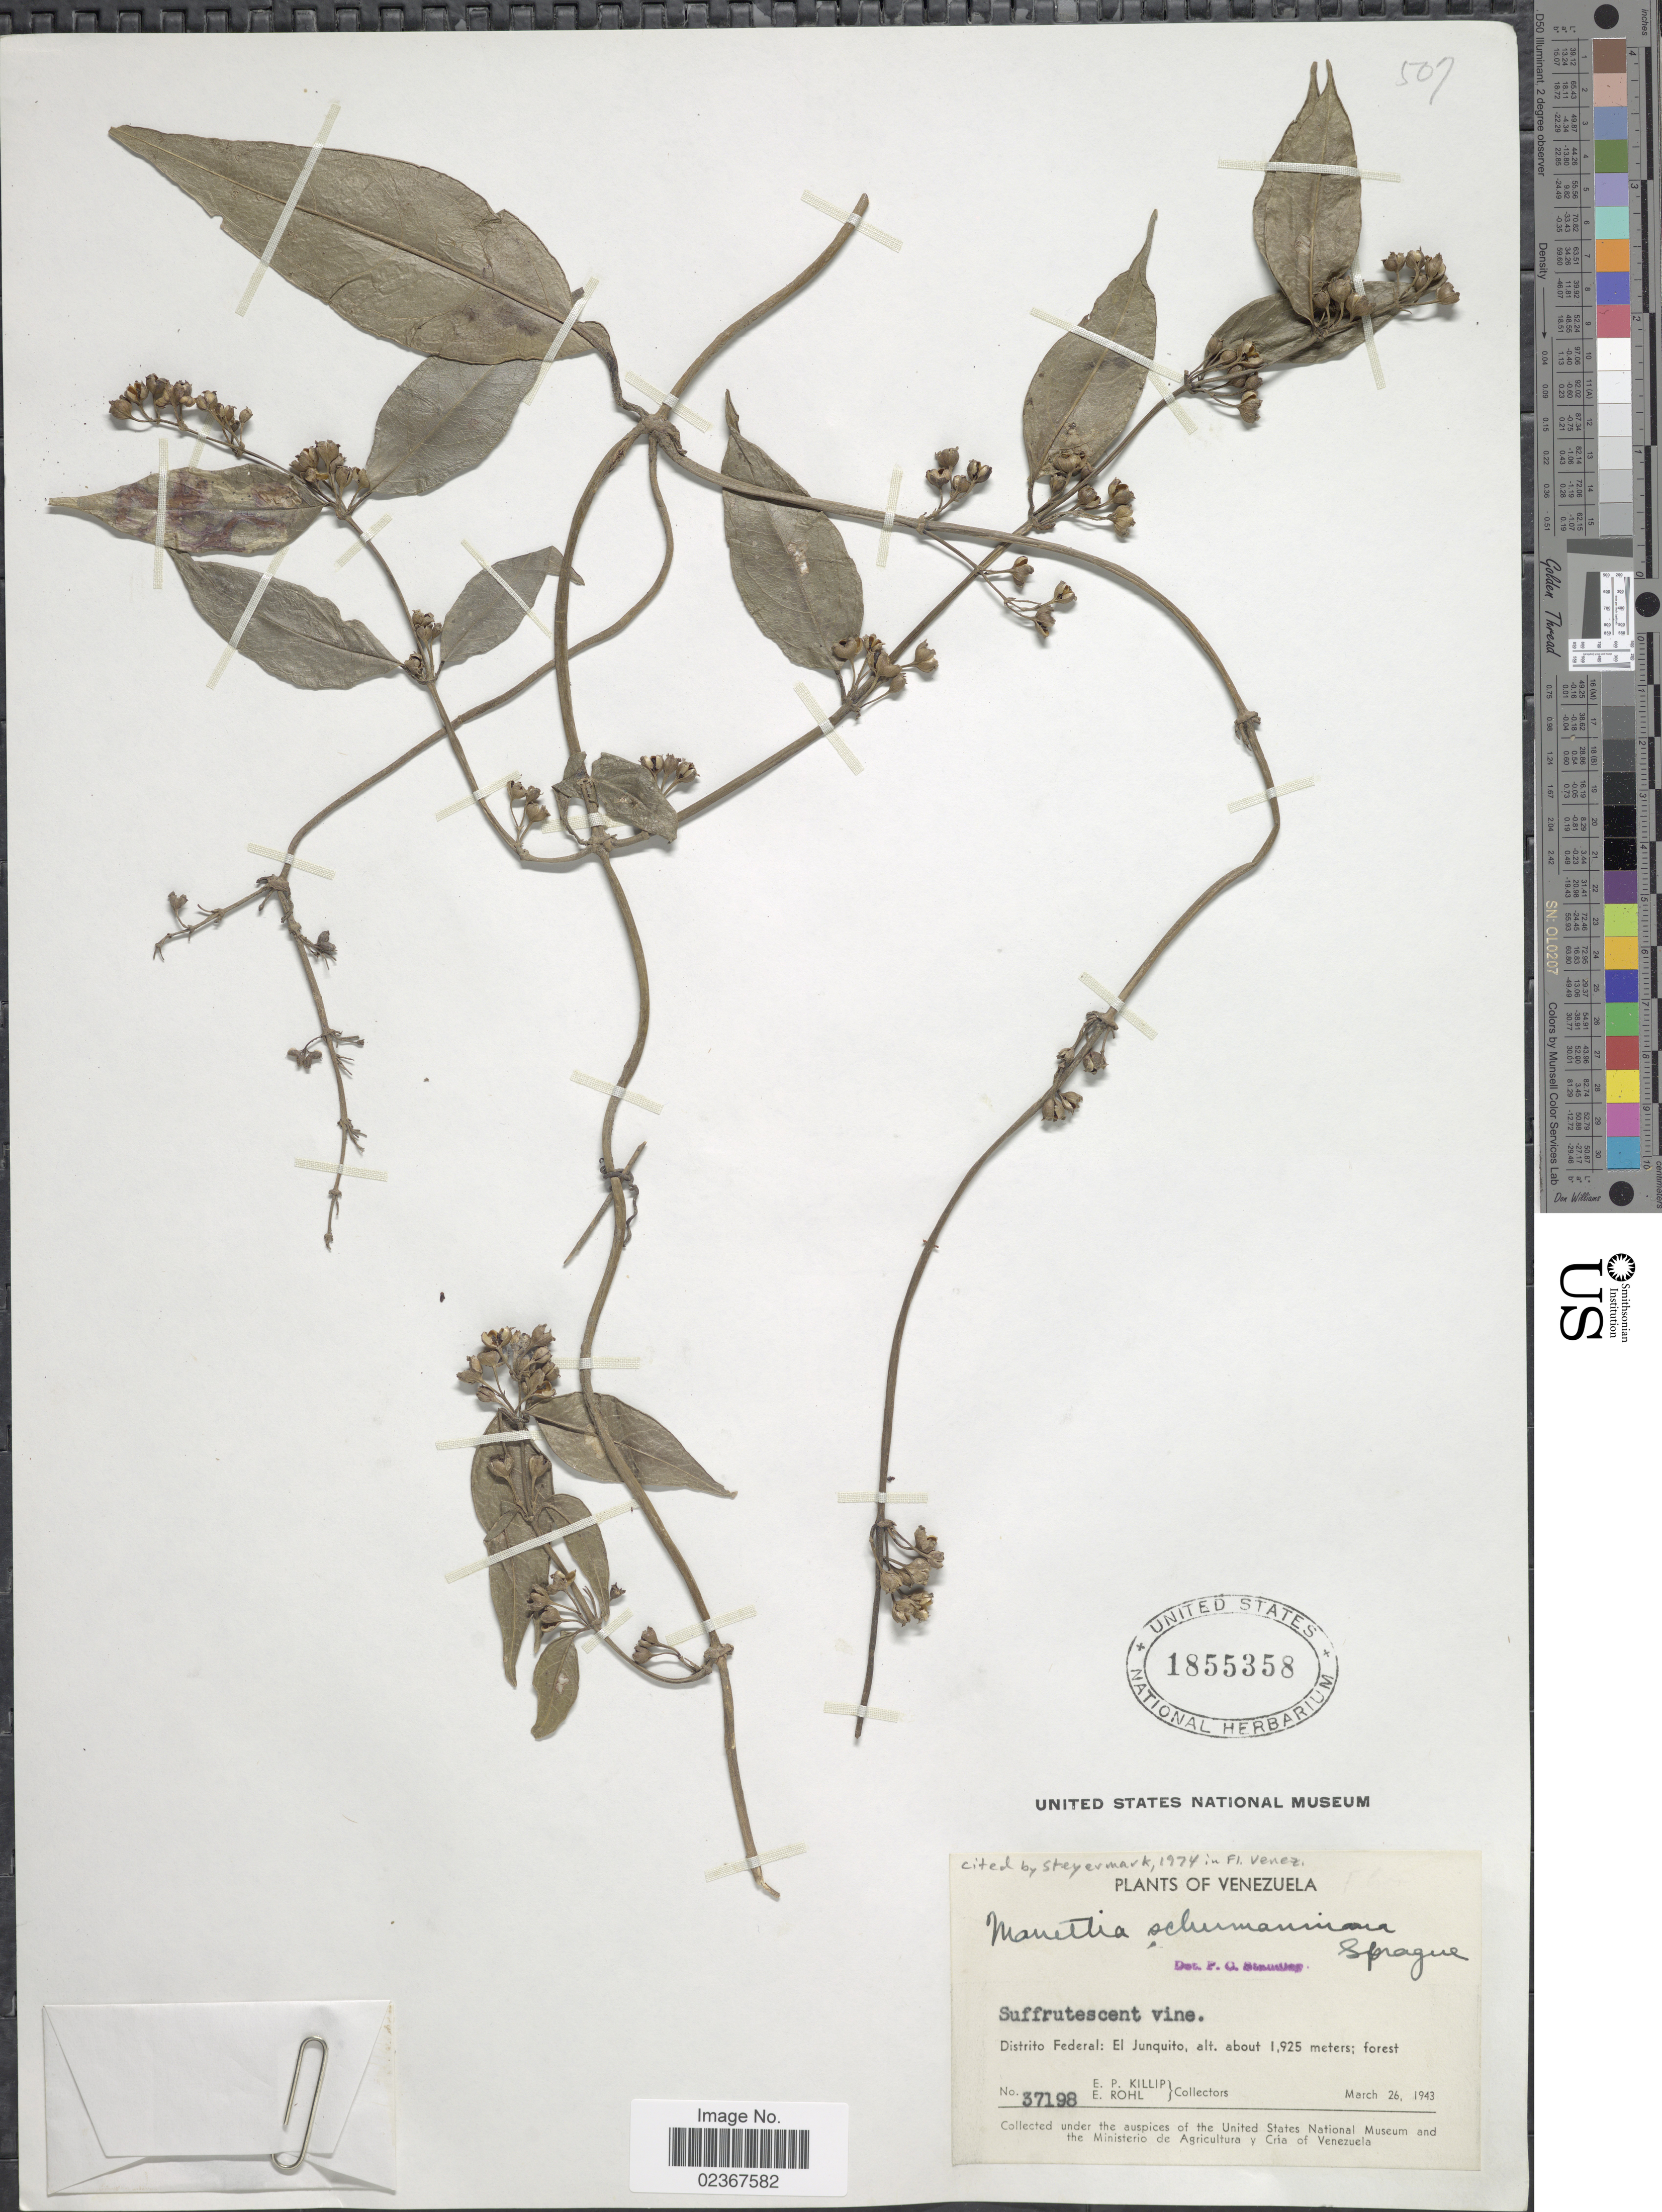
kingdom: Plantae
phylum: Tracheophyta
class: Magnoliopsida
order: Gentianales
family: Rubiaceae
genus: Manettia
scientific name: Manettia schumanniana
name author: Sprague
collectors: E. P. Killip & E. Röhl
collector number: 37198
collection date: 1943-03-26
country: Venezuela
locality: Distrito Federal: El Junquito; forest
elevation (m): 1925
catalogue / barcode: US 1855358